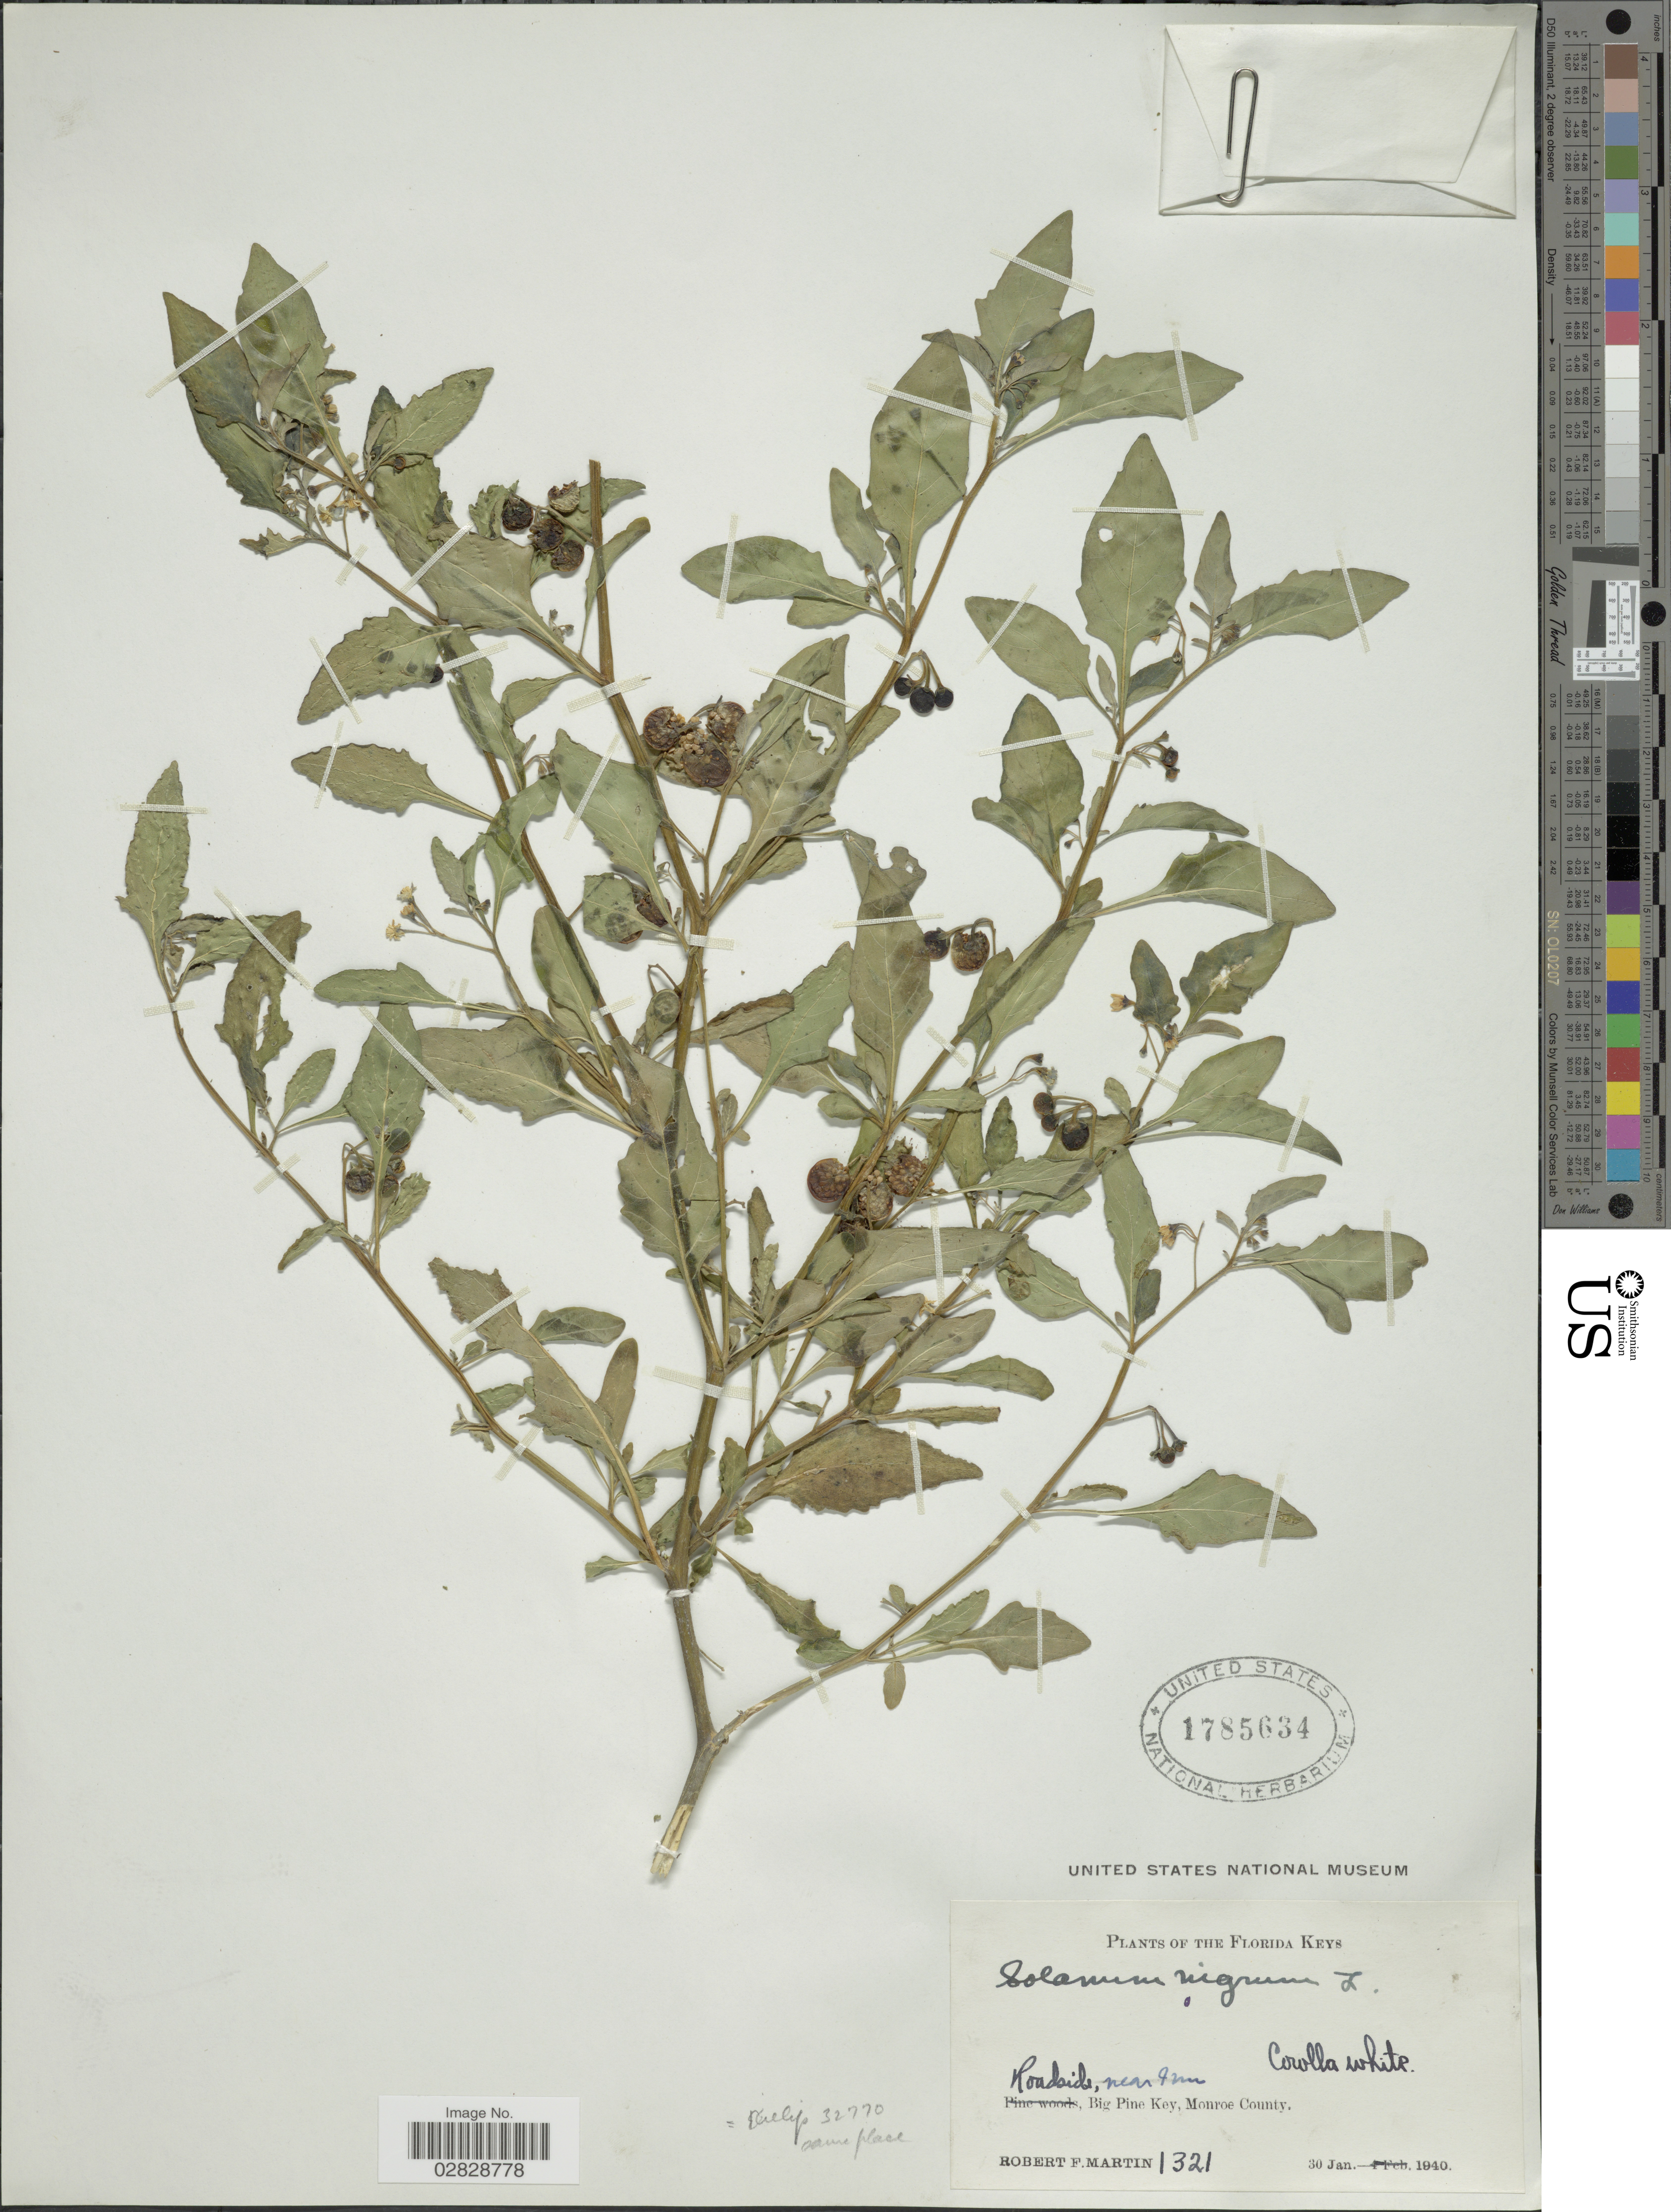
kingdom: Plantae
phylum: Tracheophyta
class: Magnoliopsida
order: Solanales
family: Solanaceae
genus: Solanum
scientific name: Solanum americanum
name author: Mill.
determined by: Knapp, S. D.; Särkinen, T.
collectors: R. F. Martin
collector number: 1321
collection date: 1940-01-30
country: United States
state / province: Florida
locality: The Florida Keys. Roadside, near Inn. Big Pine Key, Monroe County.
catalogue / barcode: US 1785634